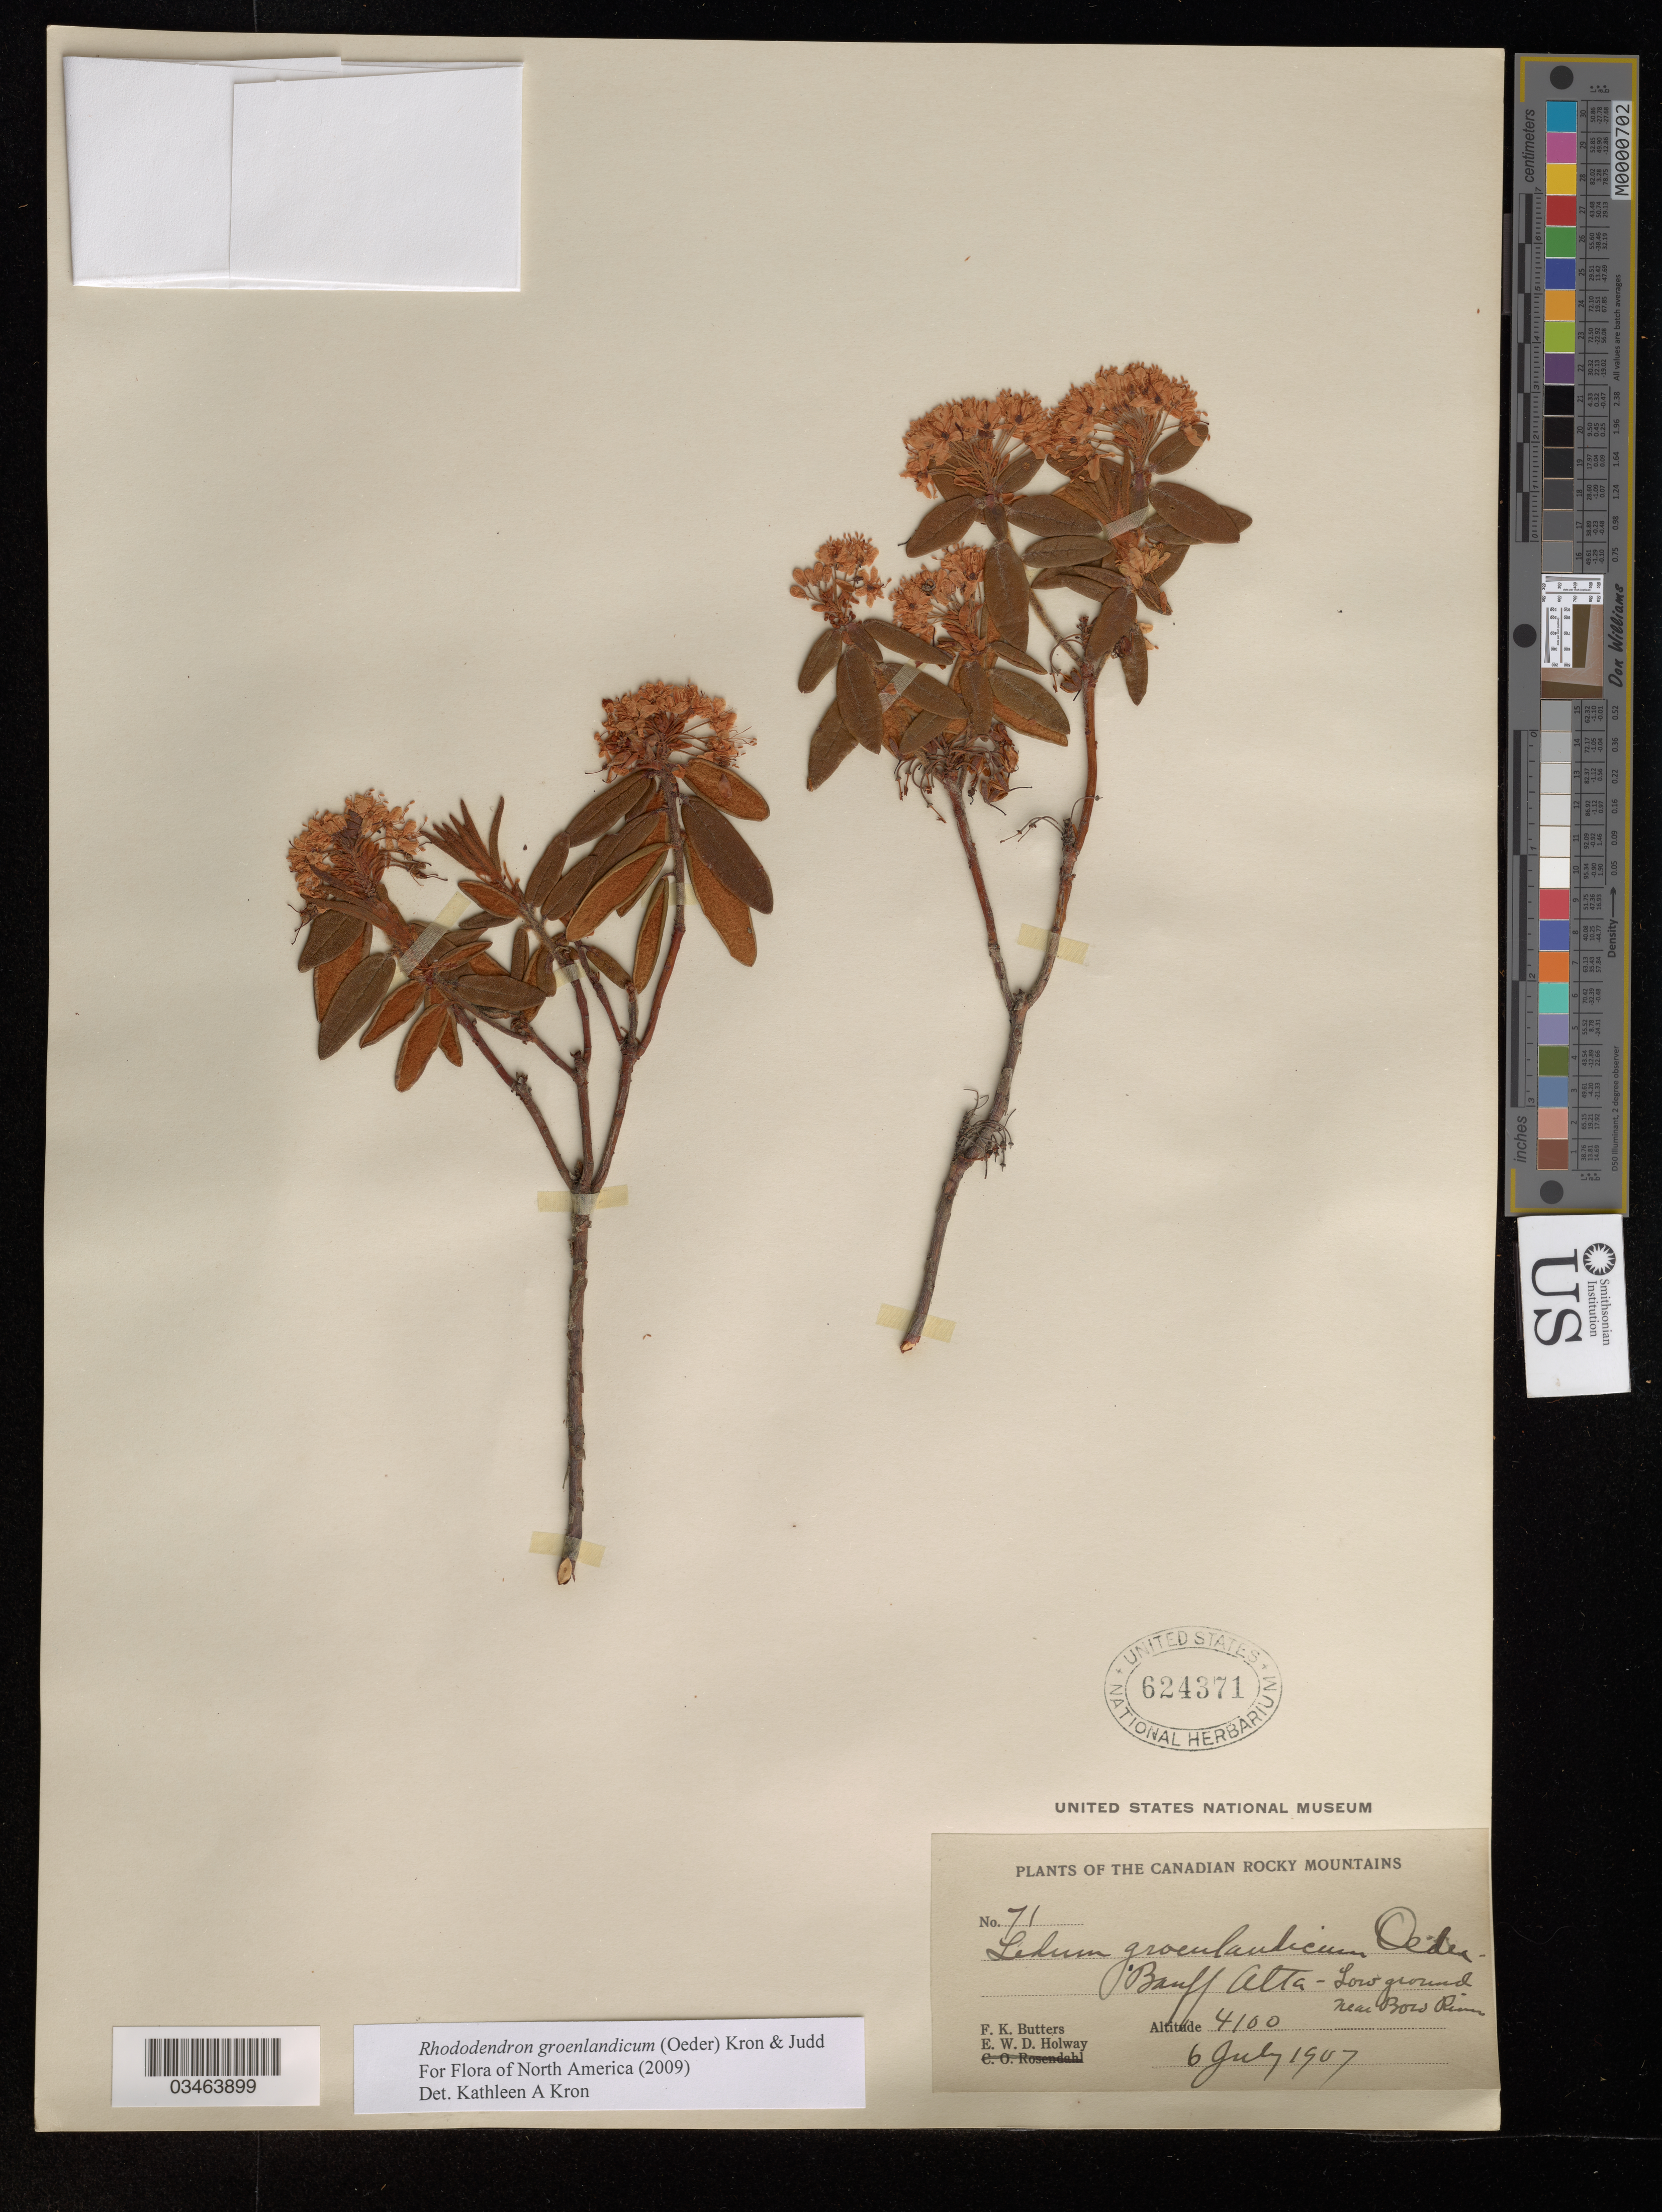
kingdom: Plantae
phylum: Tracheophyta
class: Magnoliopsida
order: Ericales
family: Ericaceae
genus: Rhododendron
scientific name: Rhododendron groenlandicum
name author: (Oeder) Kron & Judd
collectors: F. K. Butters & E. Holway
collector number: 71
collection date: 1907-07-06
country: Canada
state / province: Alberta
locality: Canadian Rocky Mountains. Banff Alta - Low ground near Bow River.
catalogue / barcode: US 624371